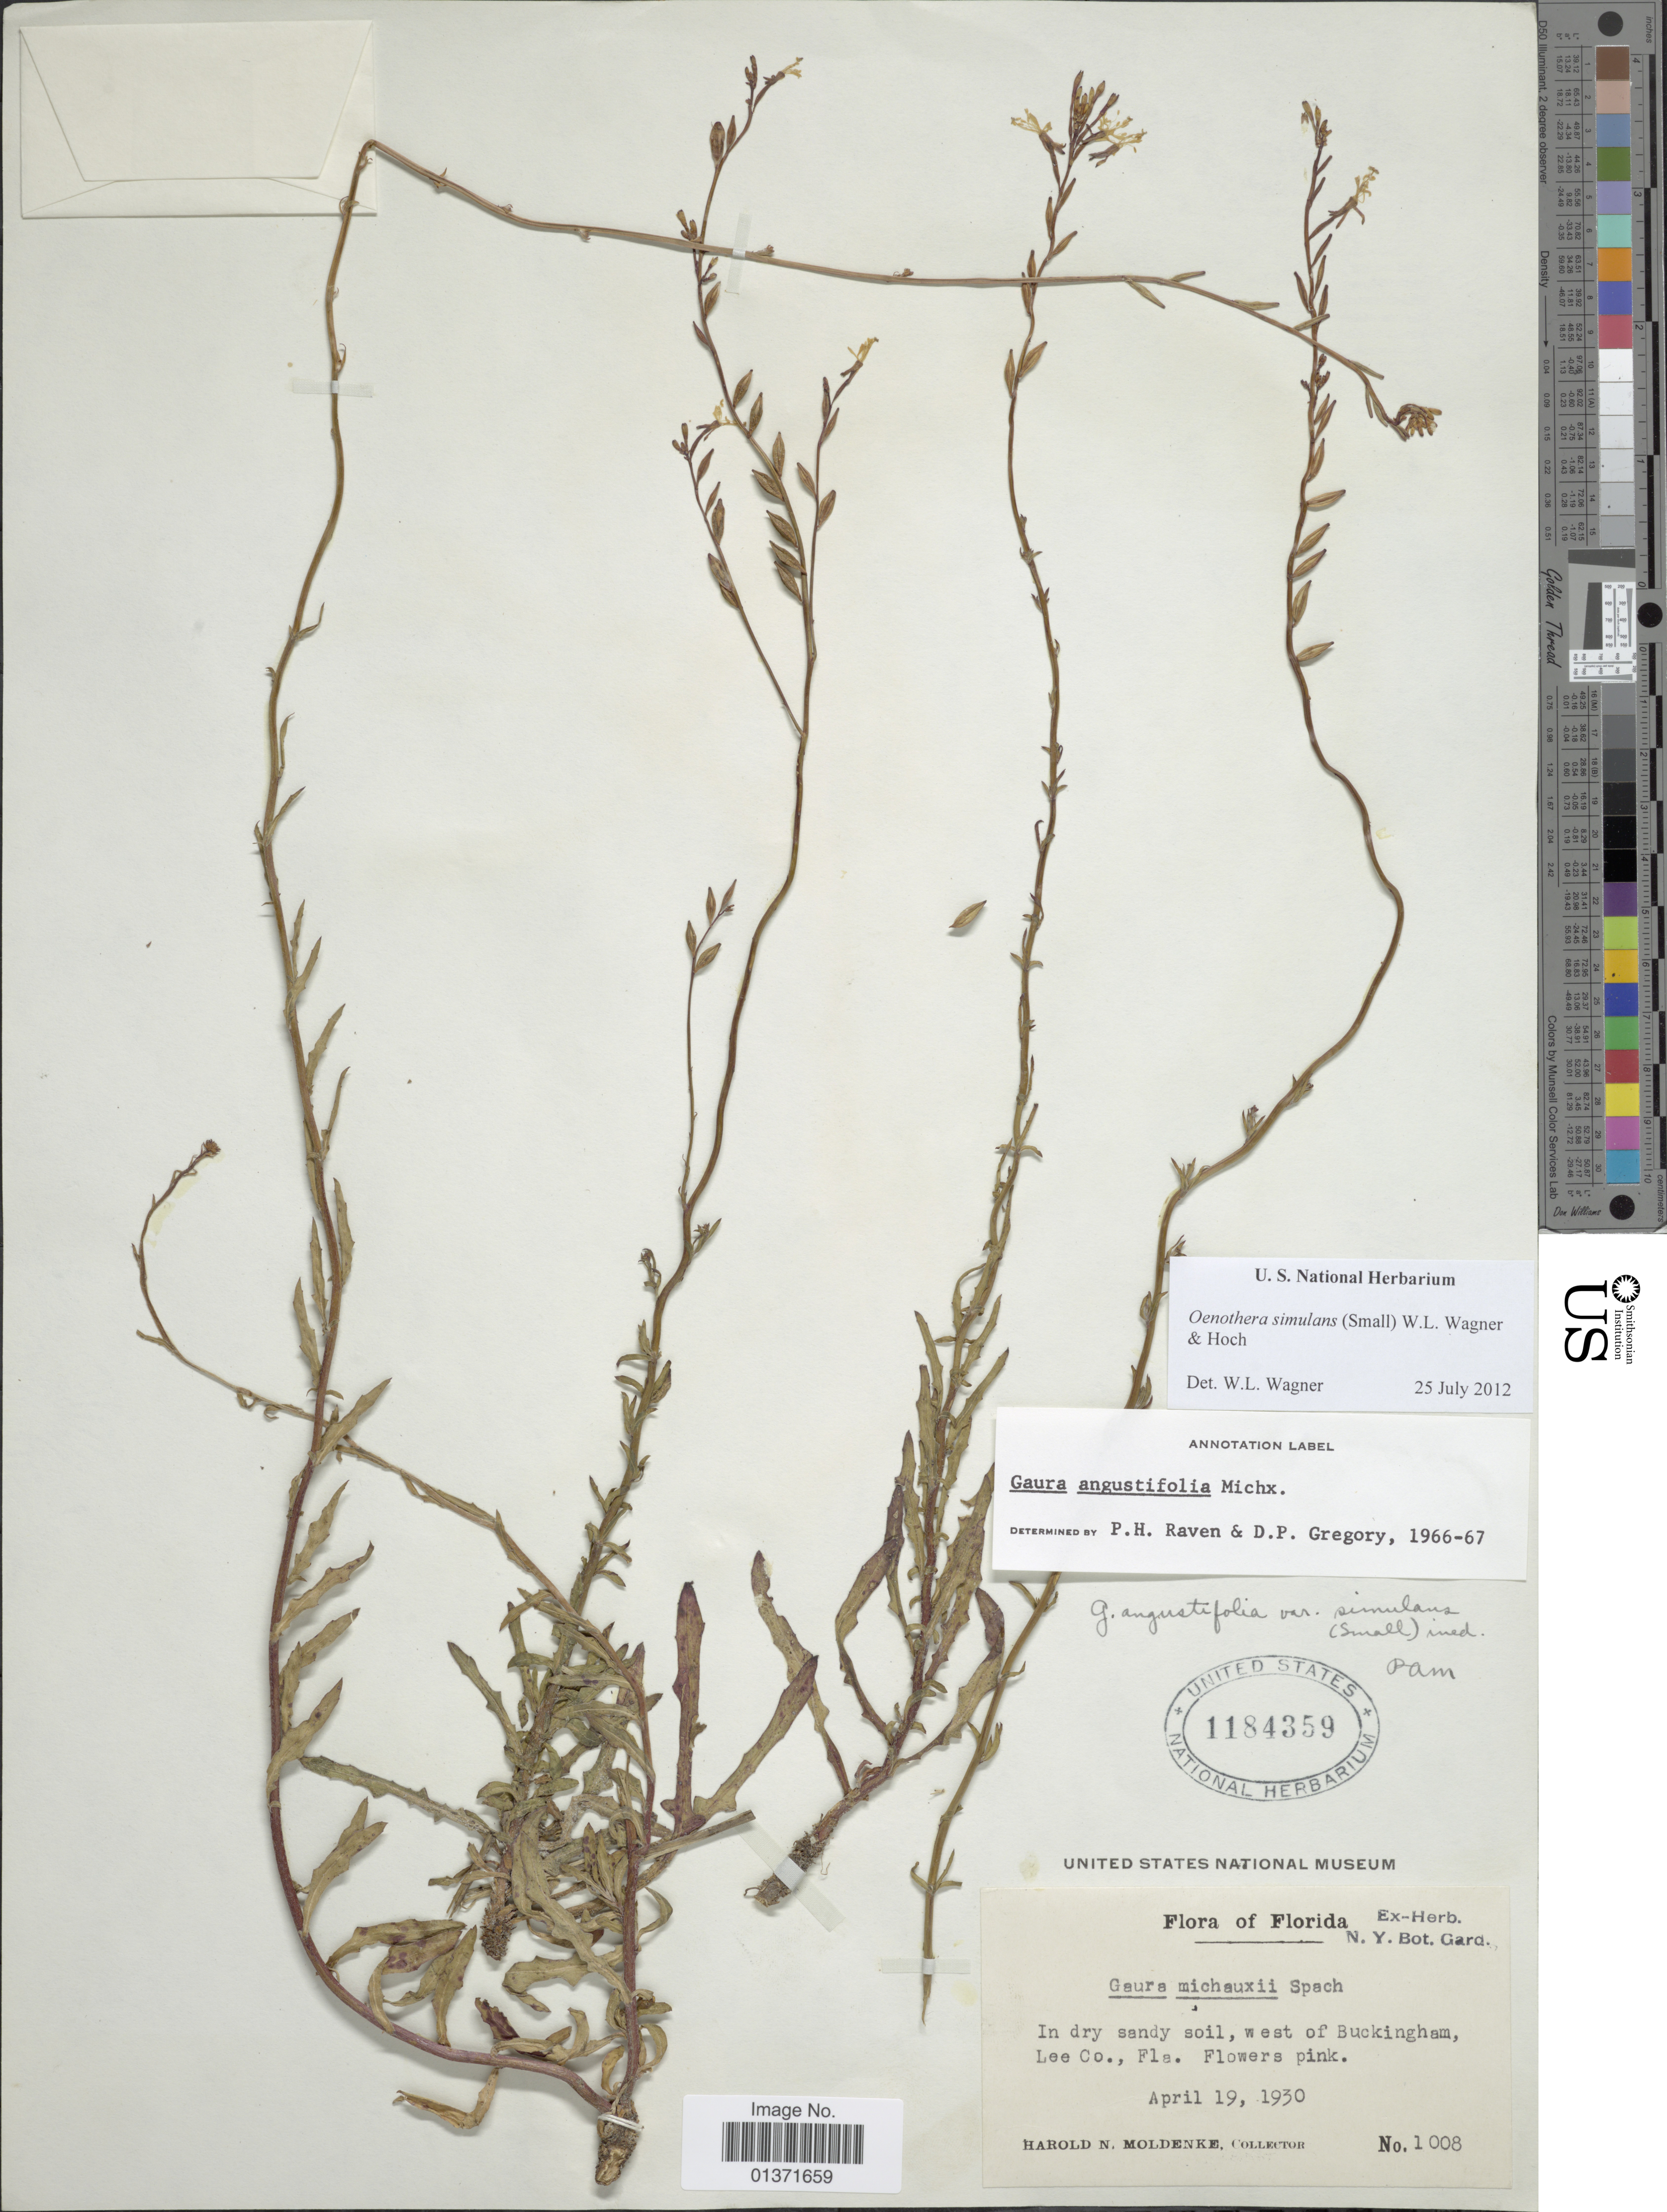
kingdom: Plantae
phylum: Tracheophyta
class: Magnoliopsida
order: Myrtales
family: Onagraceae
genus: Oenothera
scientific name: Oenothera simulans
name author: Michx.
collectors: H. N. Moldenke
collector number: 1008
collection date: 1930-04-19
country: United States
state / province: Florida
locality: Florida, west of Buckingham, Lee Co., Fla.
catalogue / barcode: US 1184359